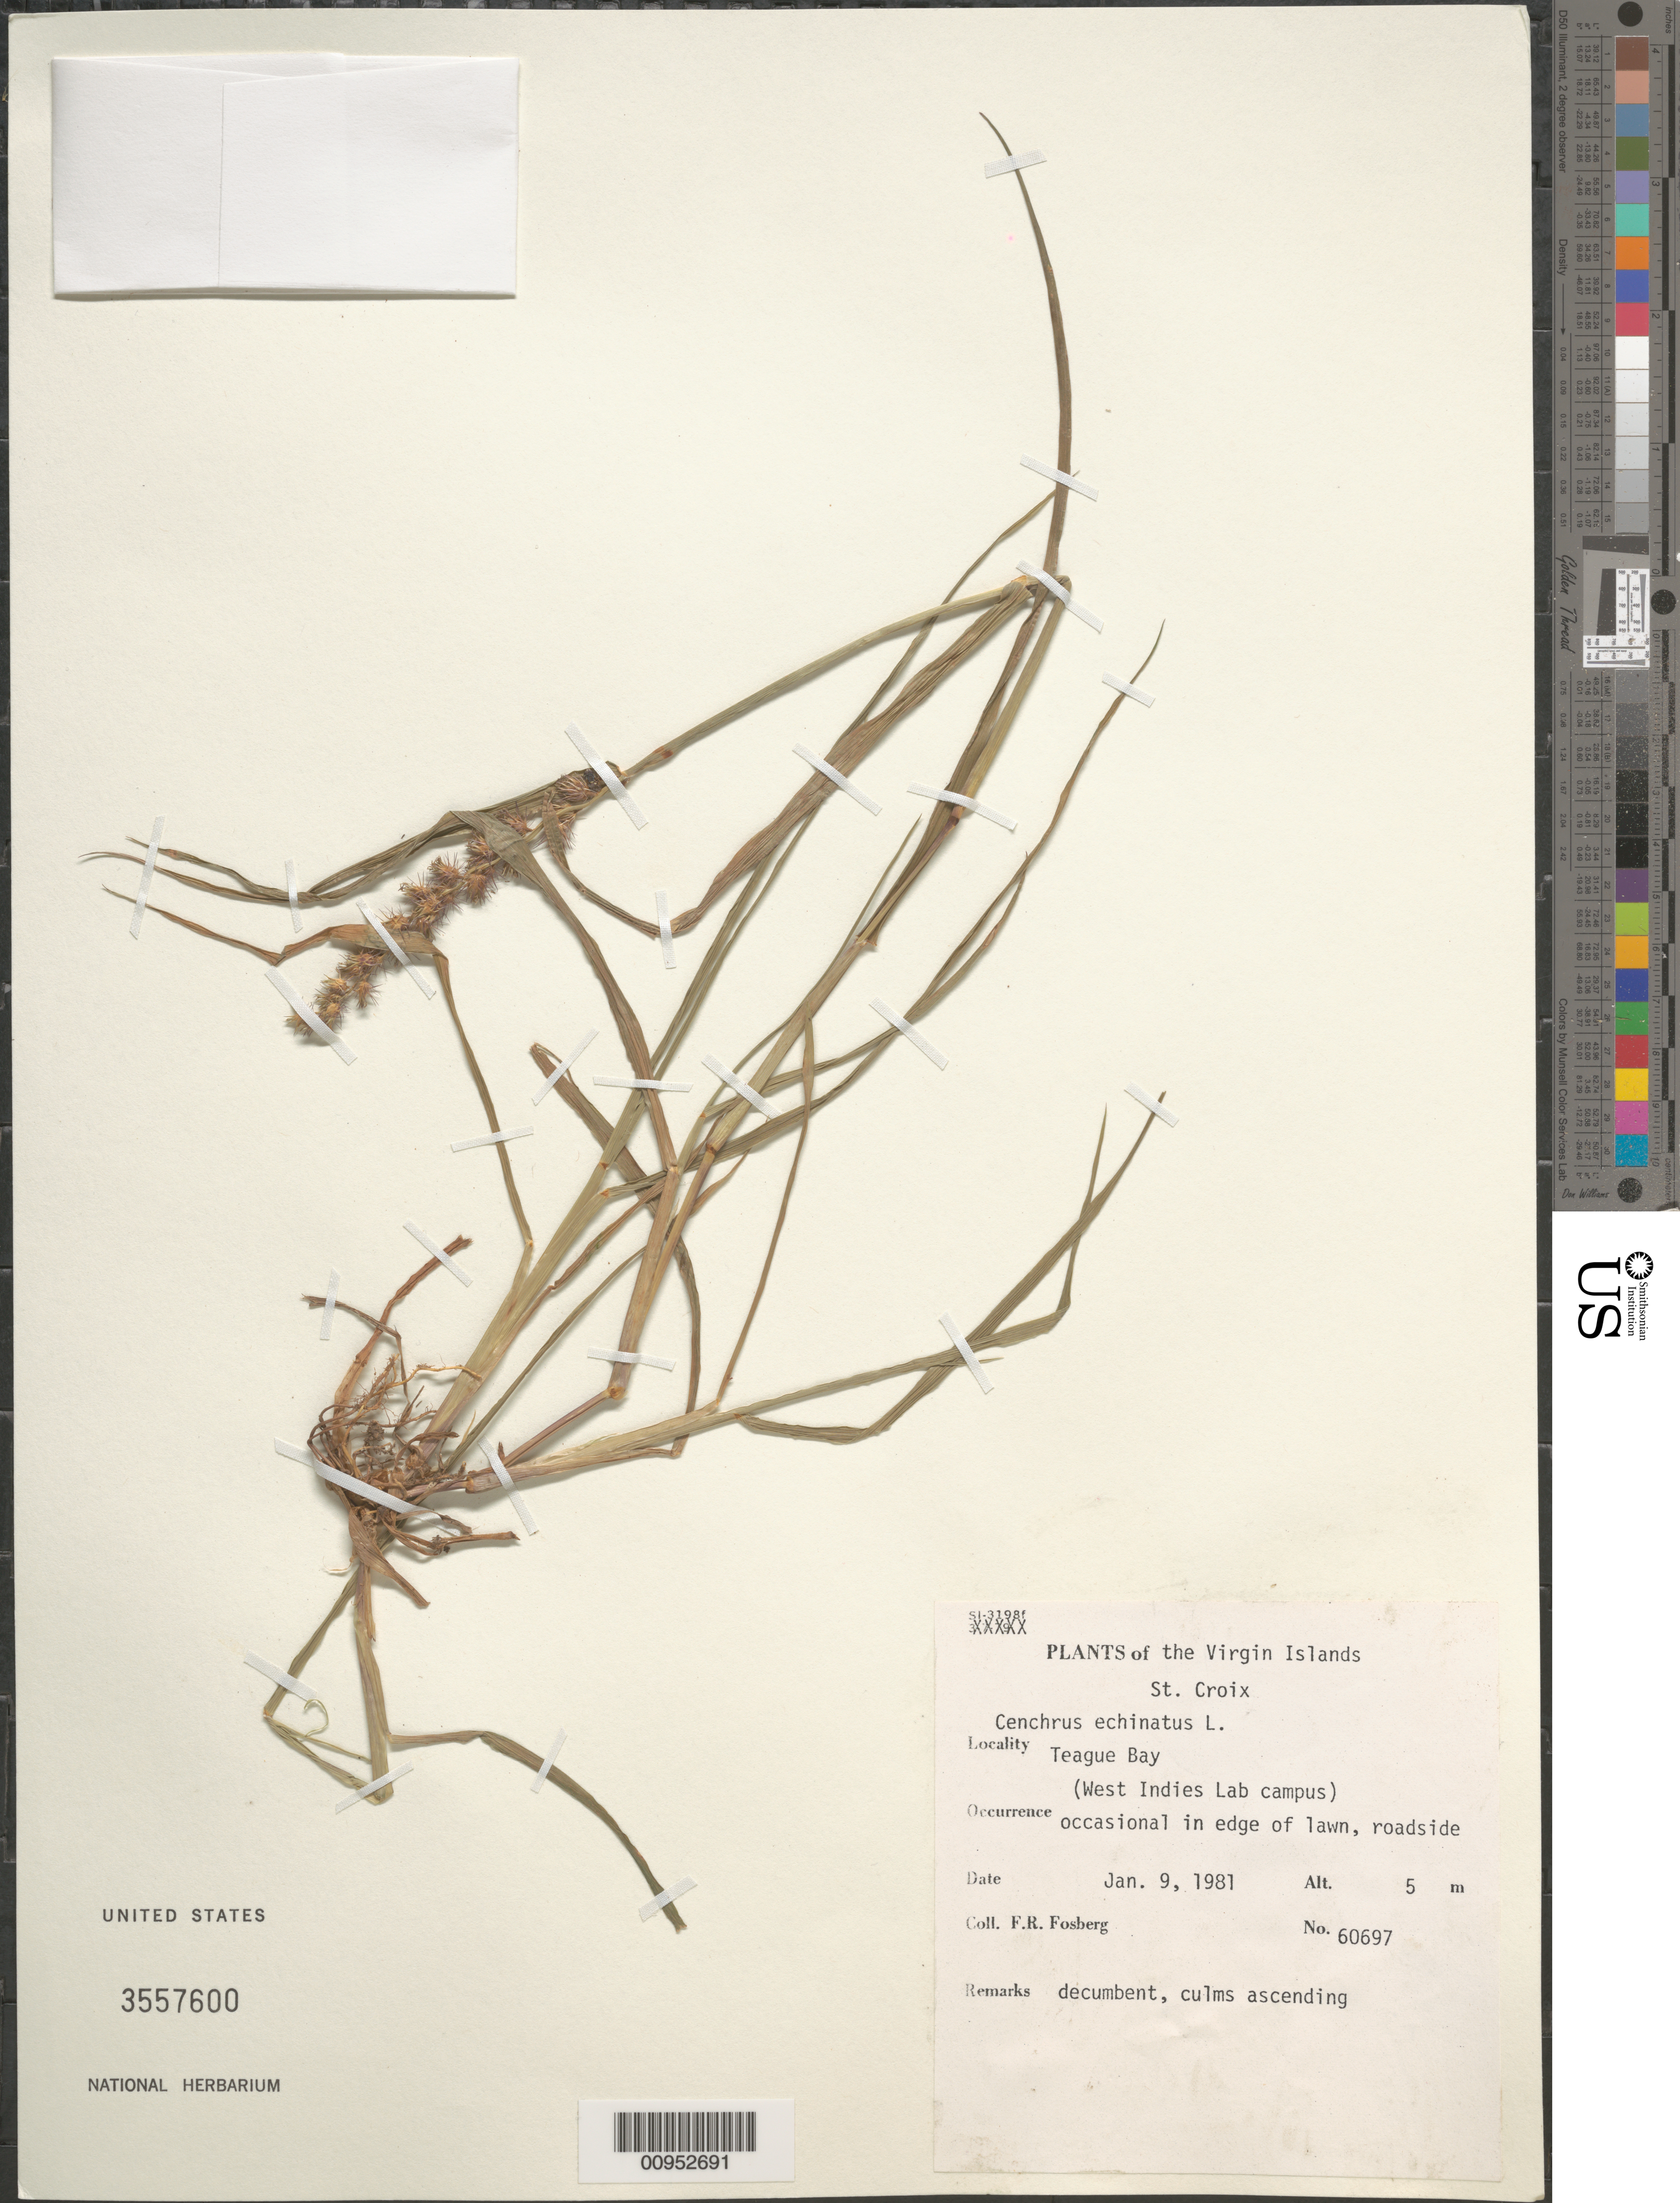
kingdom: Plantae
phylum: Tracheophyta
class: Liliopsida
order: Poales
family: Poaceae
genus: Cenchrus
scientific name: Cenchrus echinatus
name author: L.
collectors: F. R. Fosberg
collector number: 60697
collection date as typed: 09 Jan 1981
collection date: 1981-01-09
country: U.S. Virgin Islands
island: St. Croix I.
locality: Teague Bay (West Indies Lab campus)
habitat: Occasional in edge of lawn, roadside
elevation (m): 5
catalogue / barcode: US 3557600